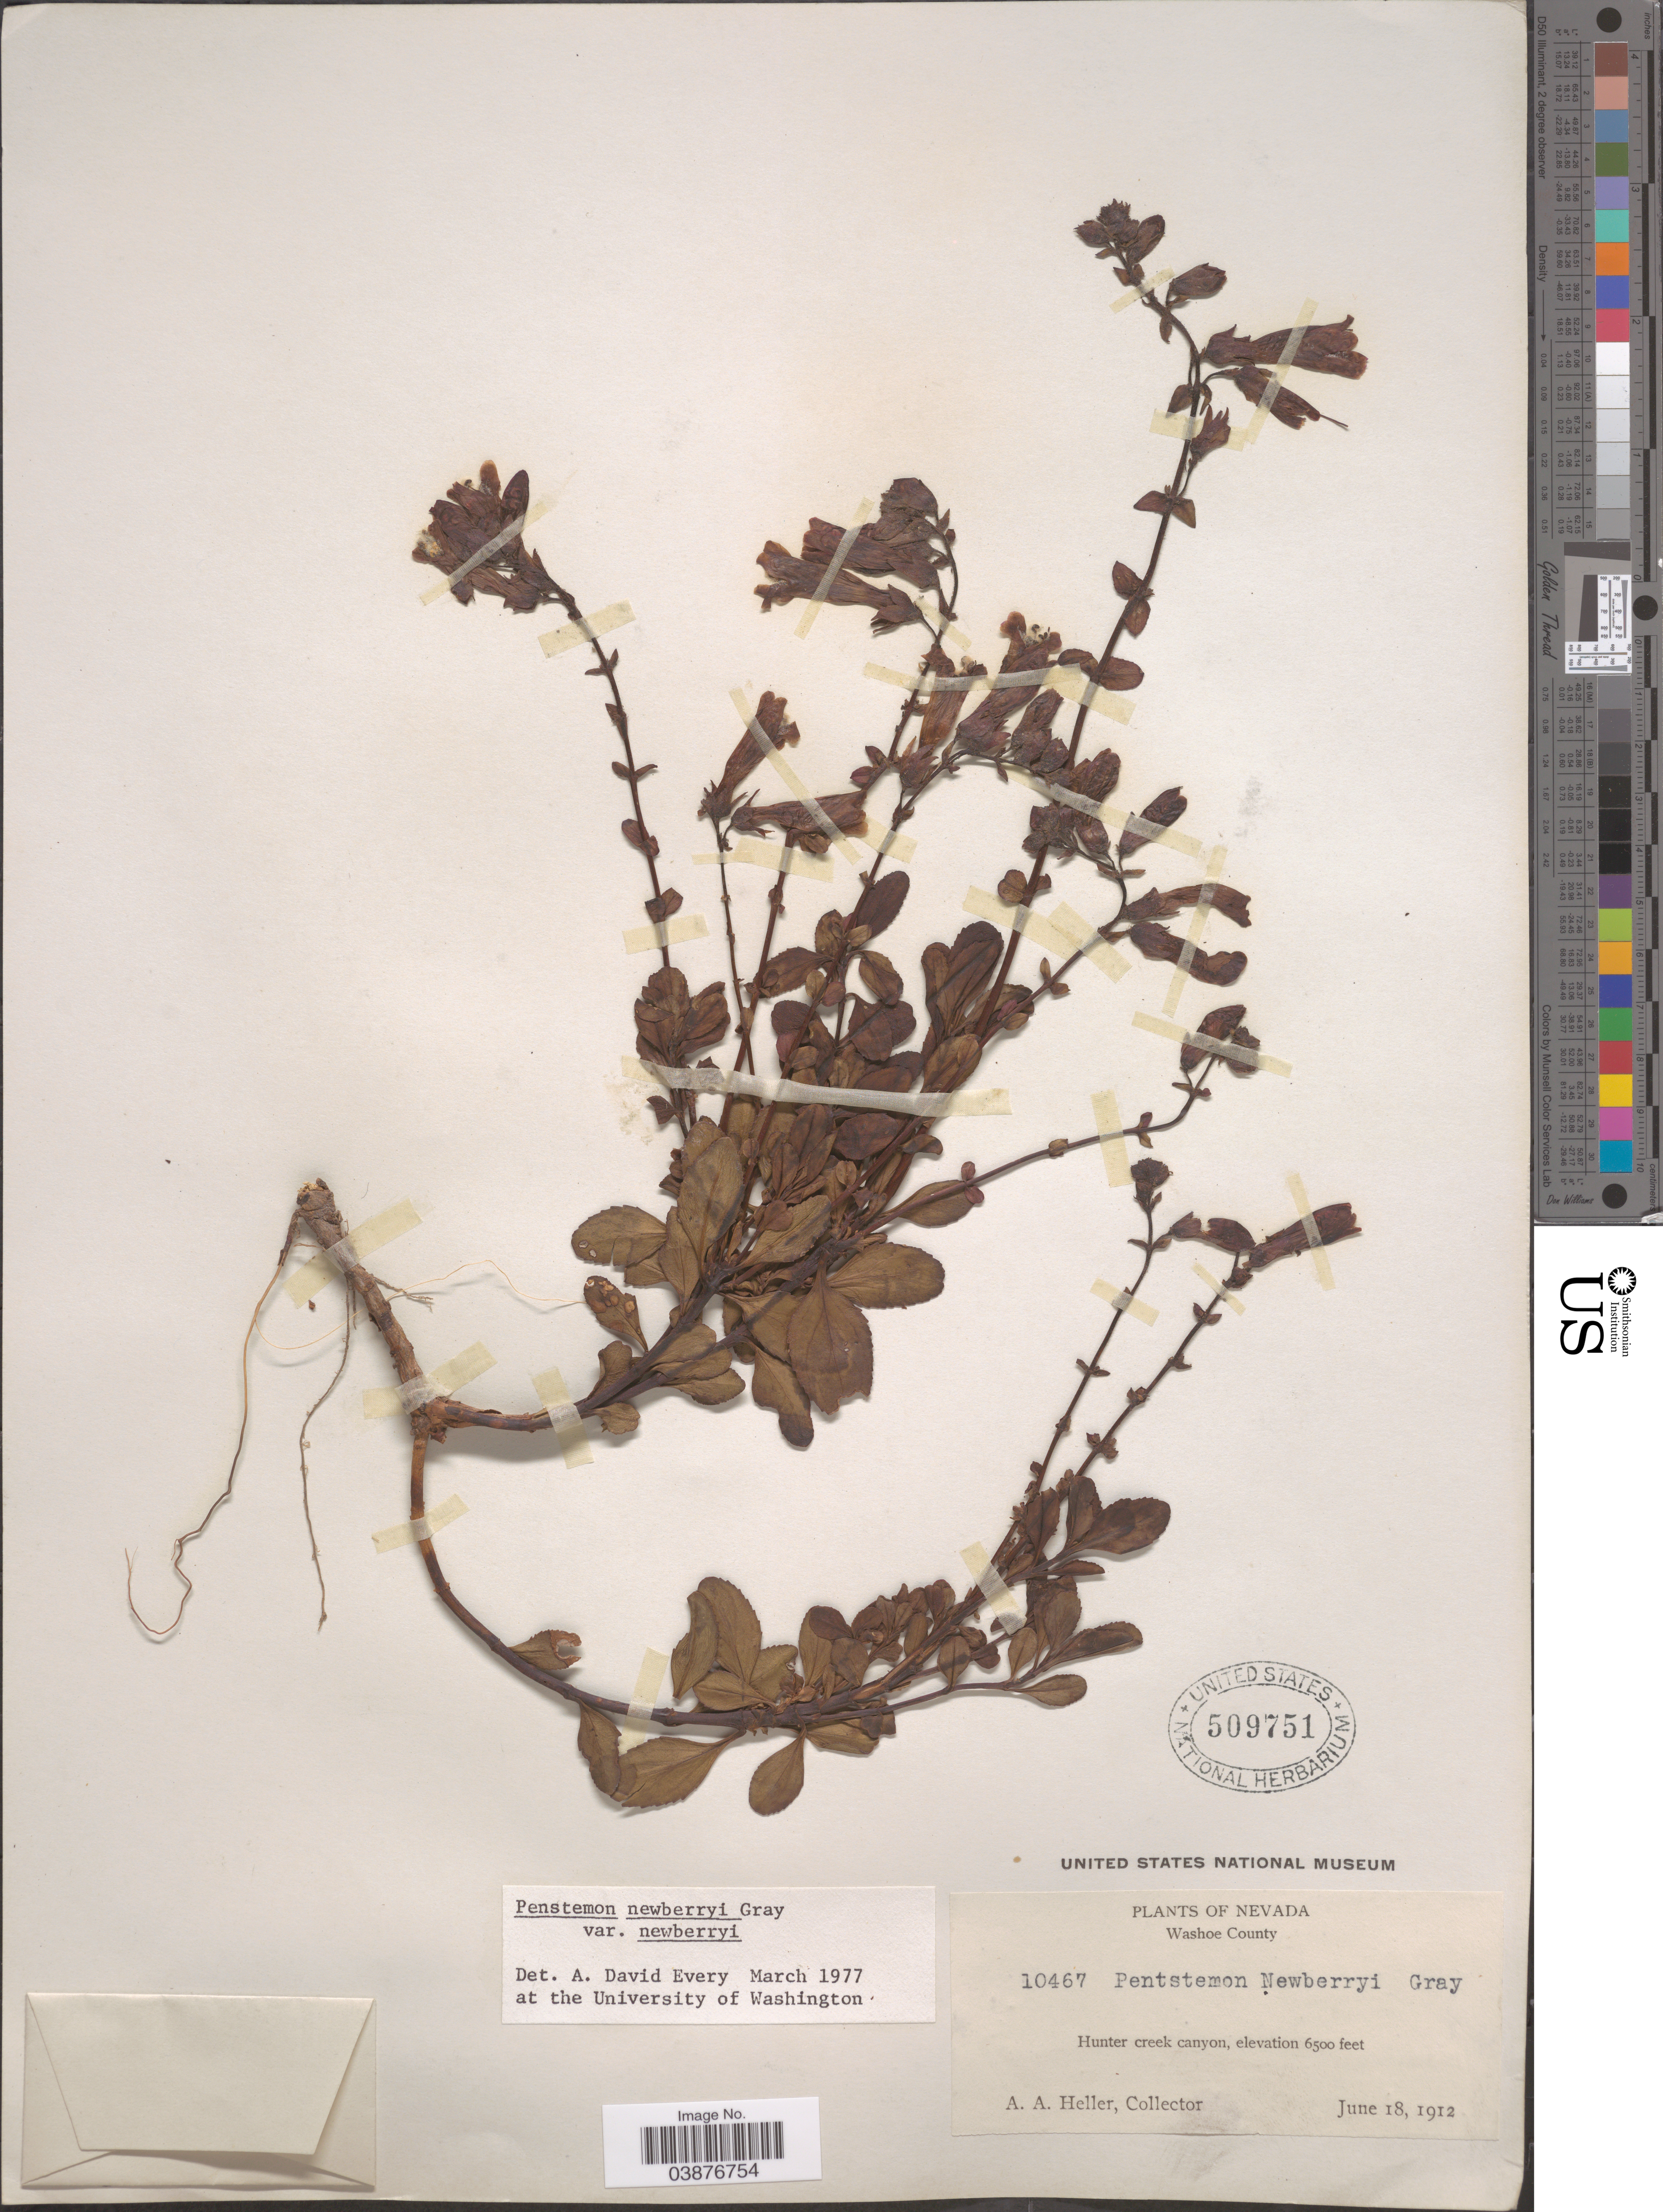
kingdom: Plantae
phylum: Tracheophyta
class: Magnoliopsida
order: Lamiales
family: Plantaginaceae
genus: Penstemon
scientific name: Penstemon newberryi var. newberryi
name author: A. Gray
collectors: A. A. Heller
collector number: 10467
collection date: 1912-06-18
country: United States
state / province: Nevada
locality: Washoe County. Hunter creek canyon.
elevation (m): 1981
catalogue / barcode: US 509751